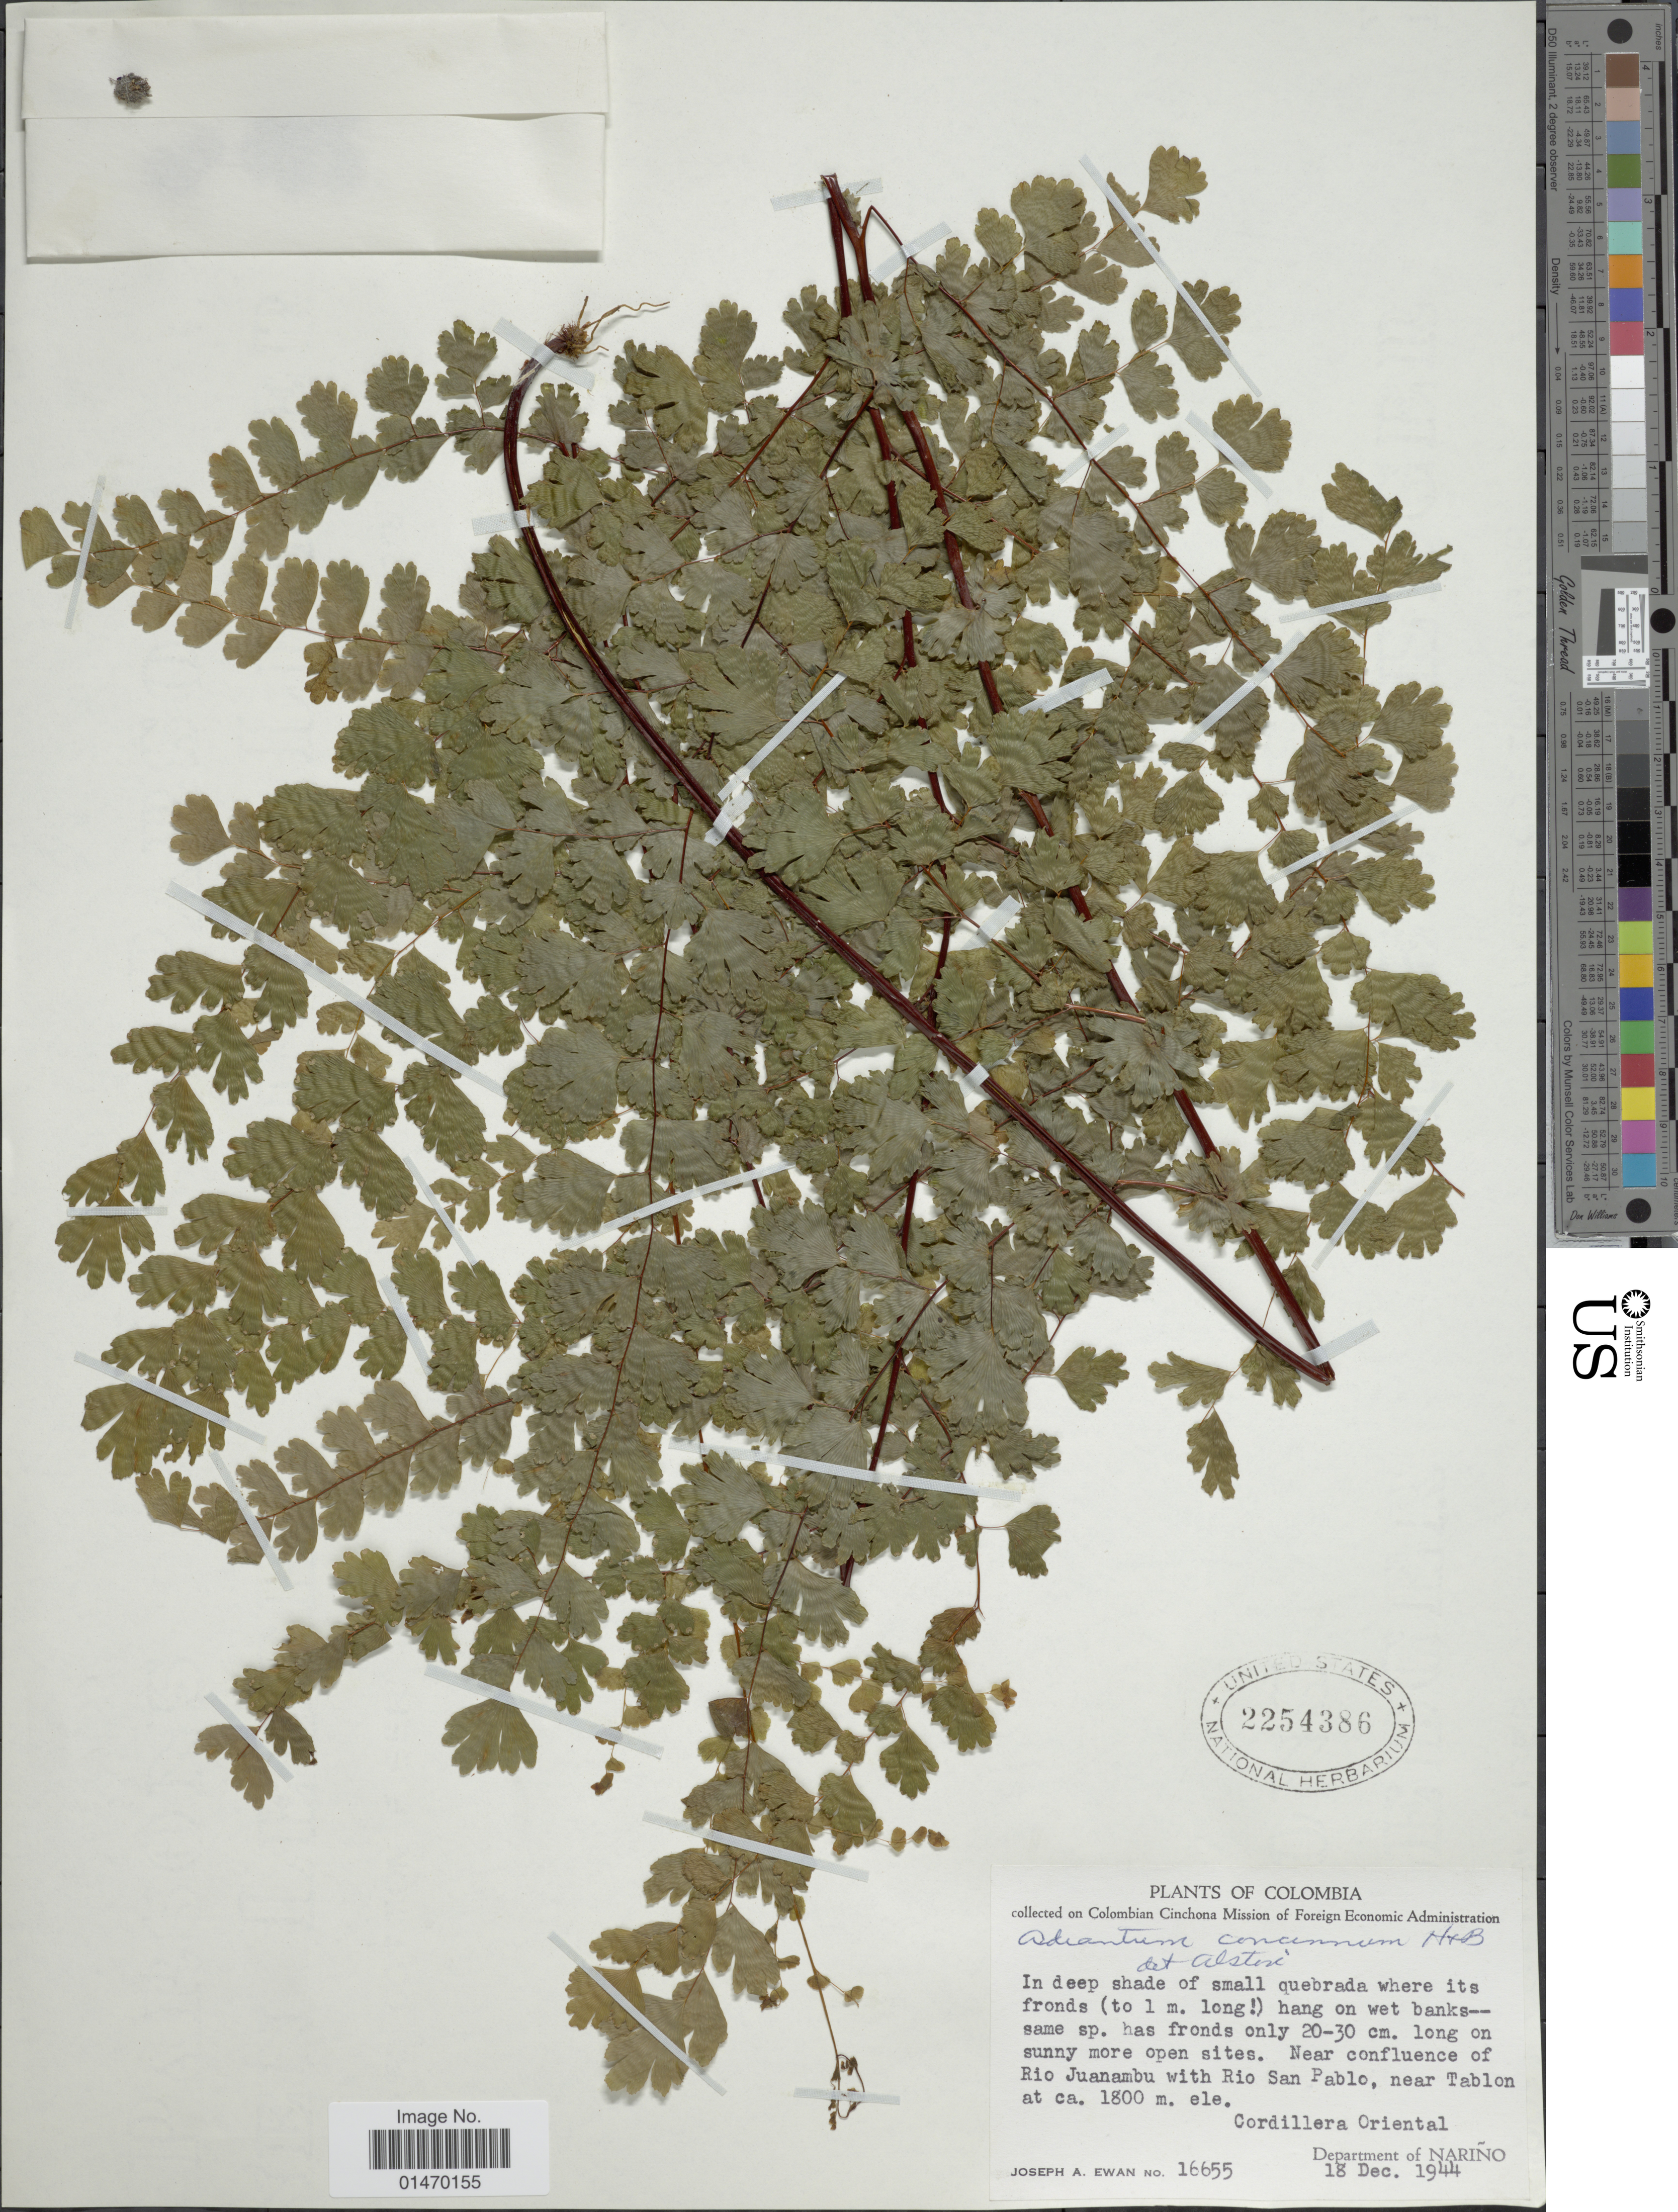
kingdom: Plantae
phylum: Tracheophyta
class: Polypodiopsida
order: Polypodiales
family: Pteridaceae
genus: Adiantum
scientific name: Adiantum concinnum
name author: Humb. & Bonpl. ex Willd.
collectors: J. A. Ewan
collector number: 16655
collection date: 1944-12-18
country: Colombia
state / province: Nariño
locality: Near confluence of Rio Juanambu with Rio San Pablo, near Tablon. Cordillera Oriental.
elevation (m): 1800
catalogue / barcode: US 2254386